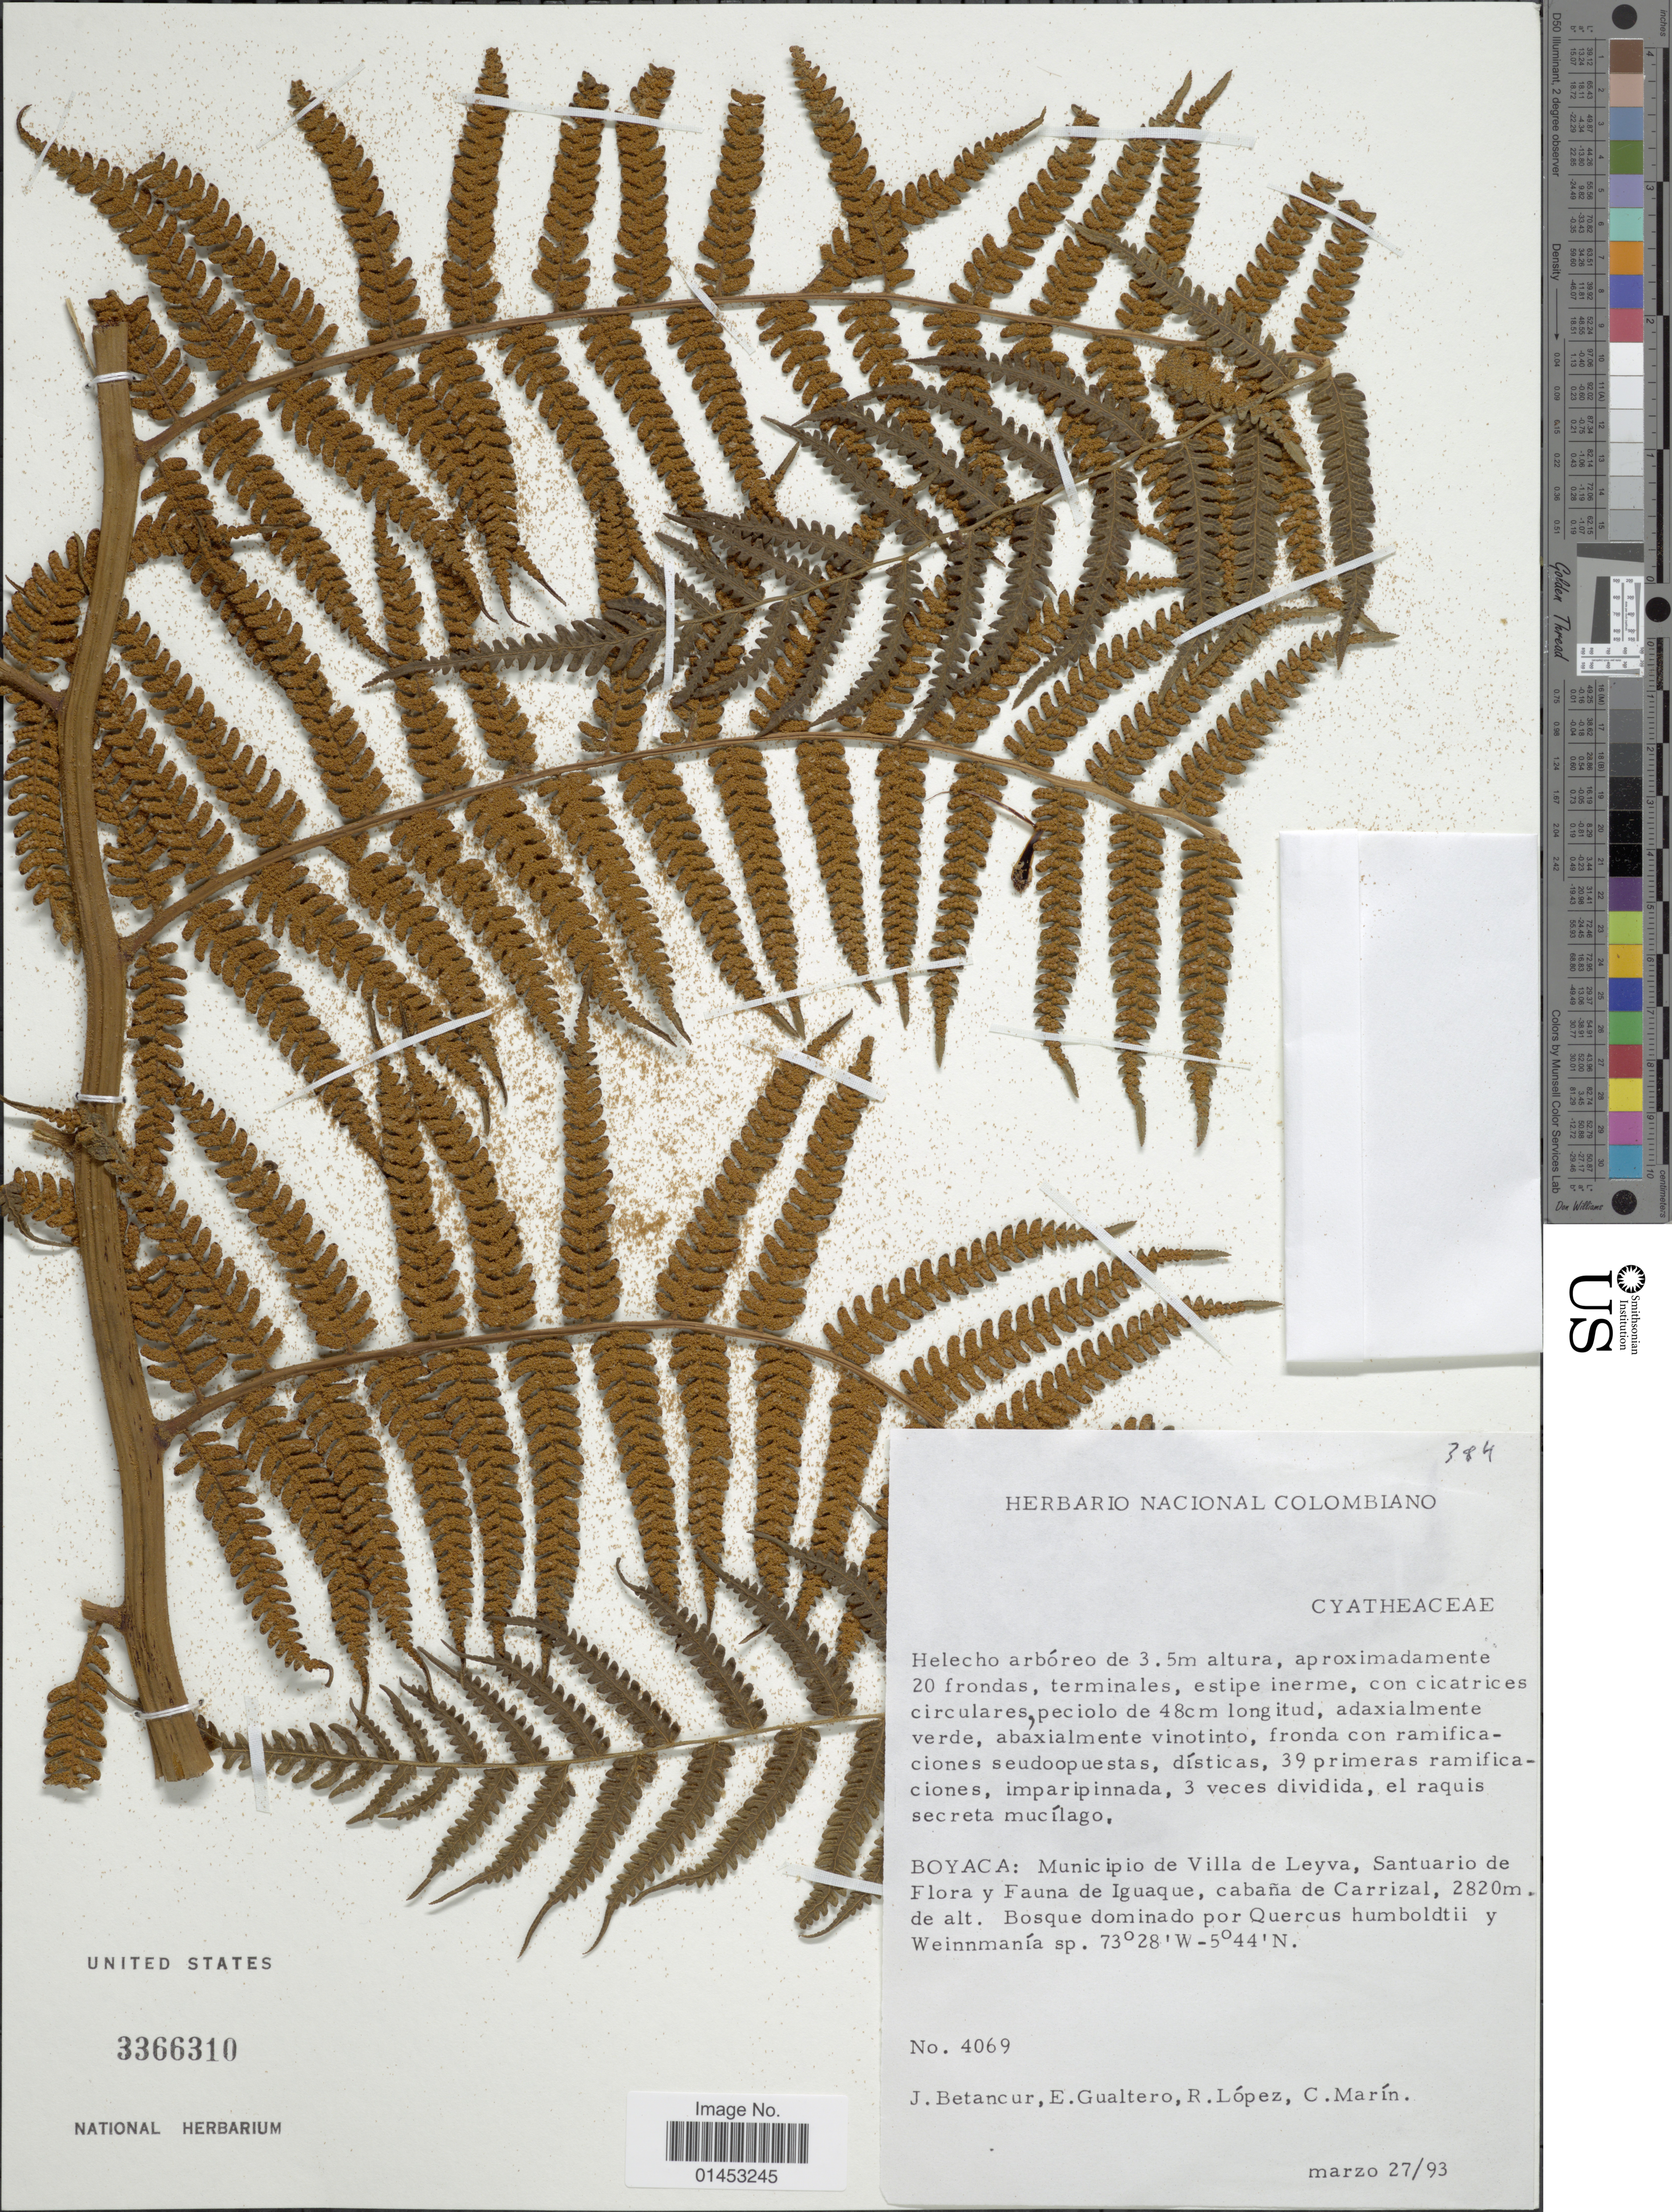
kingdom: Plantae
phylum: Tracheophyta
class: Polypodiopsida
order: Cyatheales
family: Cyatheaceae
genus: Cyathea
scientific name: Cyathea sp.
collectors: J. Betancur, E. Gualtero, López, R. M. & C. Marín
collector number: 4069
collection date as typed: Transcribed d/m/y: 27/3/93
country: Colombia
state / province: Boyacá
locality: Boyaca: Municipio de Villa de Leyva, Santuario de Flora y Fauna de Iguaque, cabana de Carrizal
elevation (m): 2820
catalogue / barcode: US 3366310